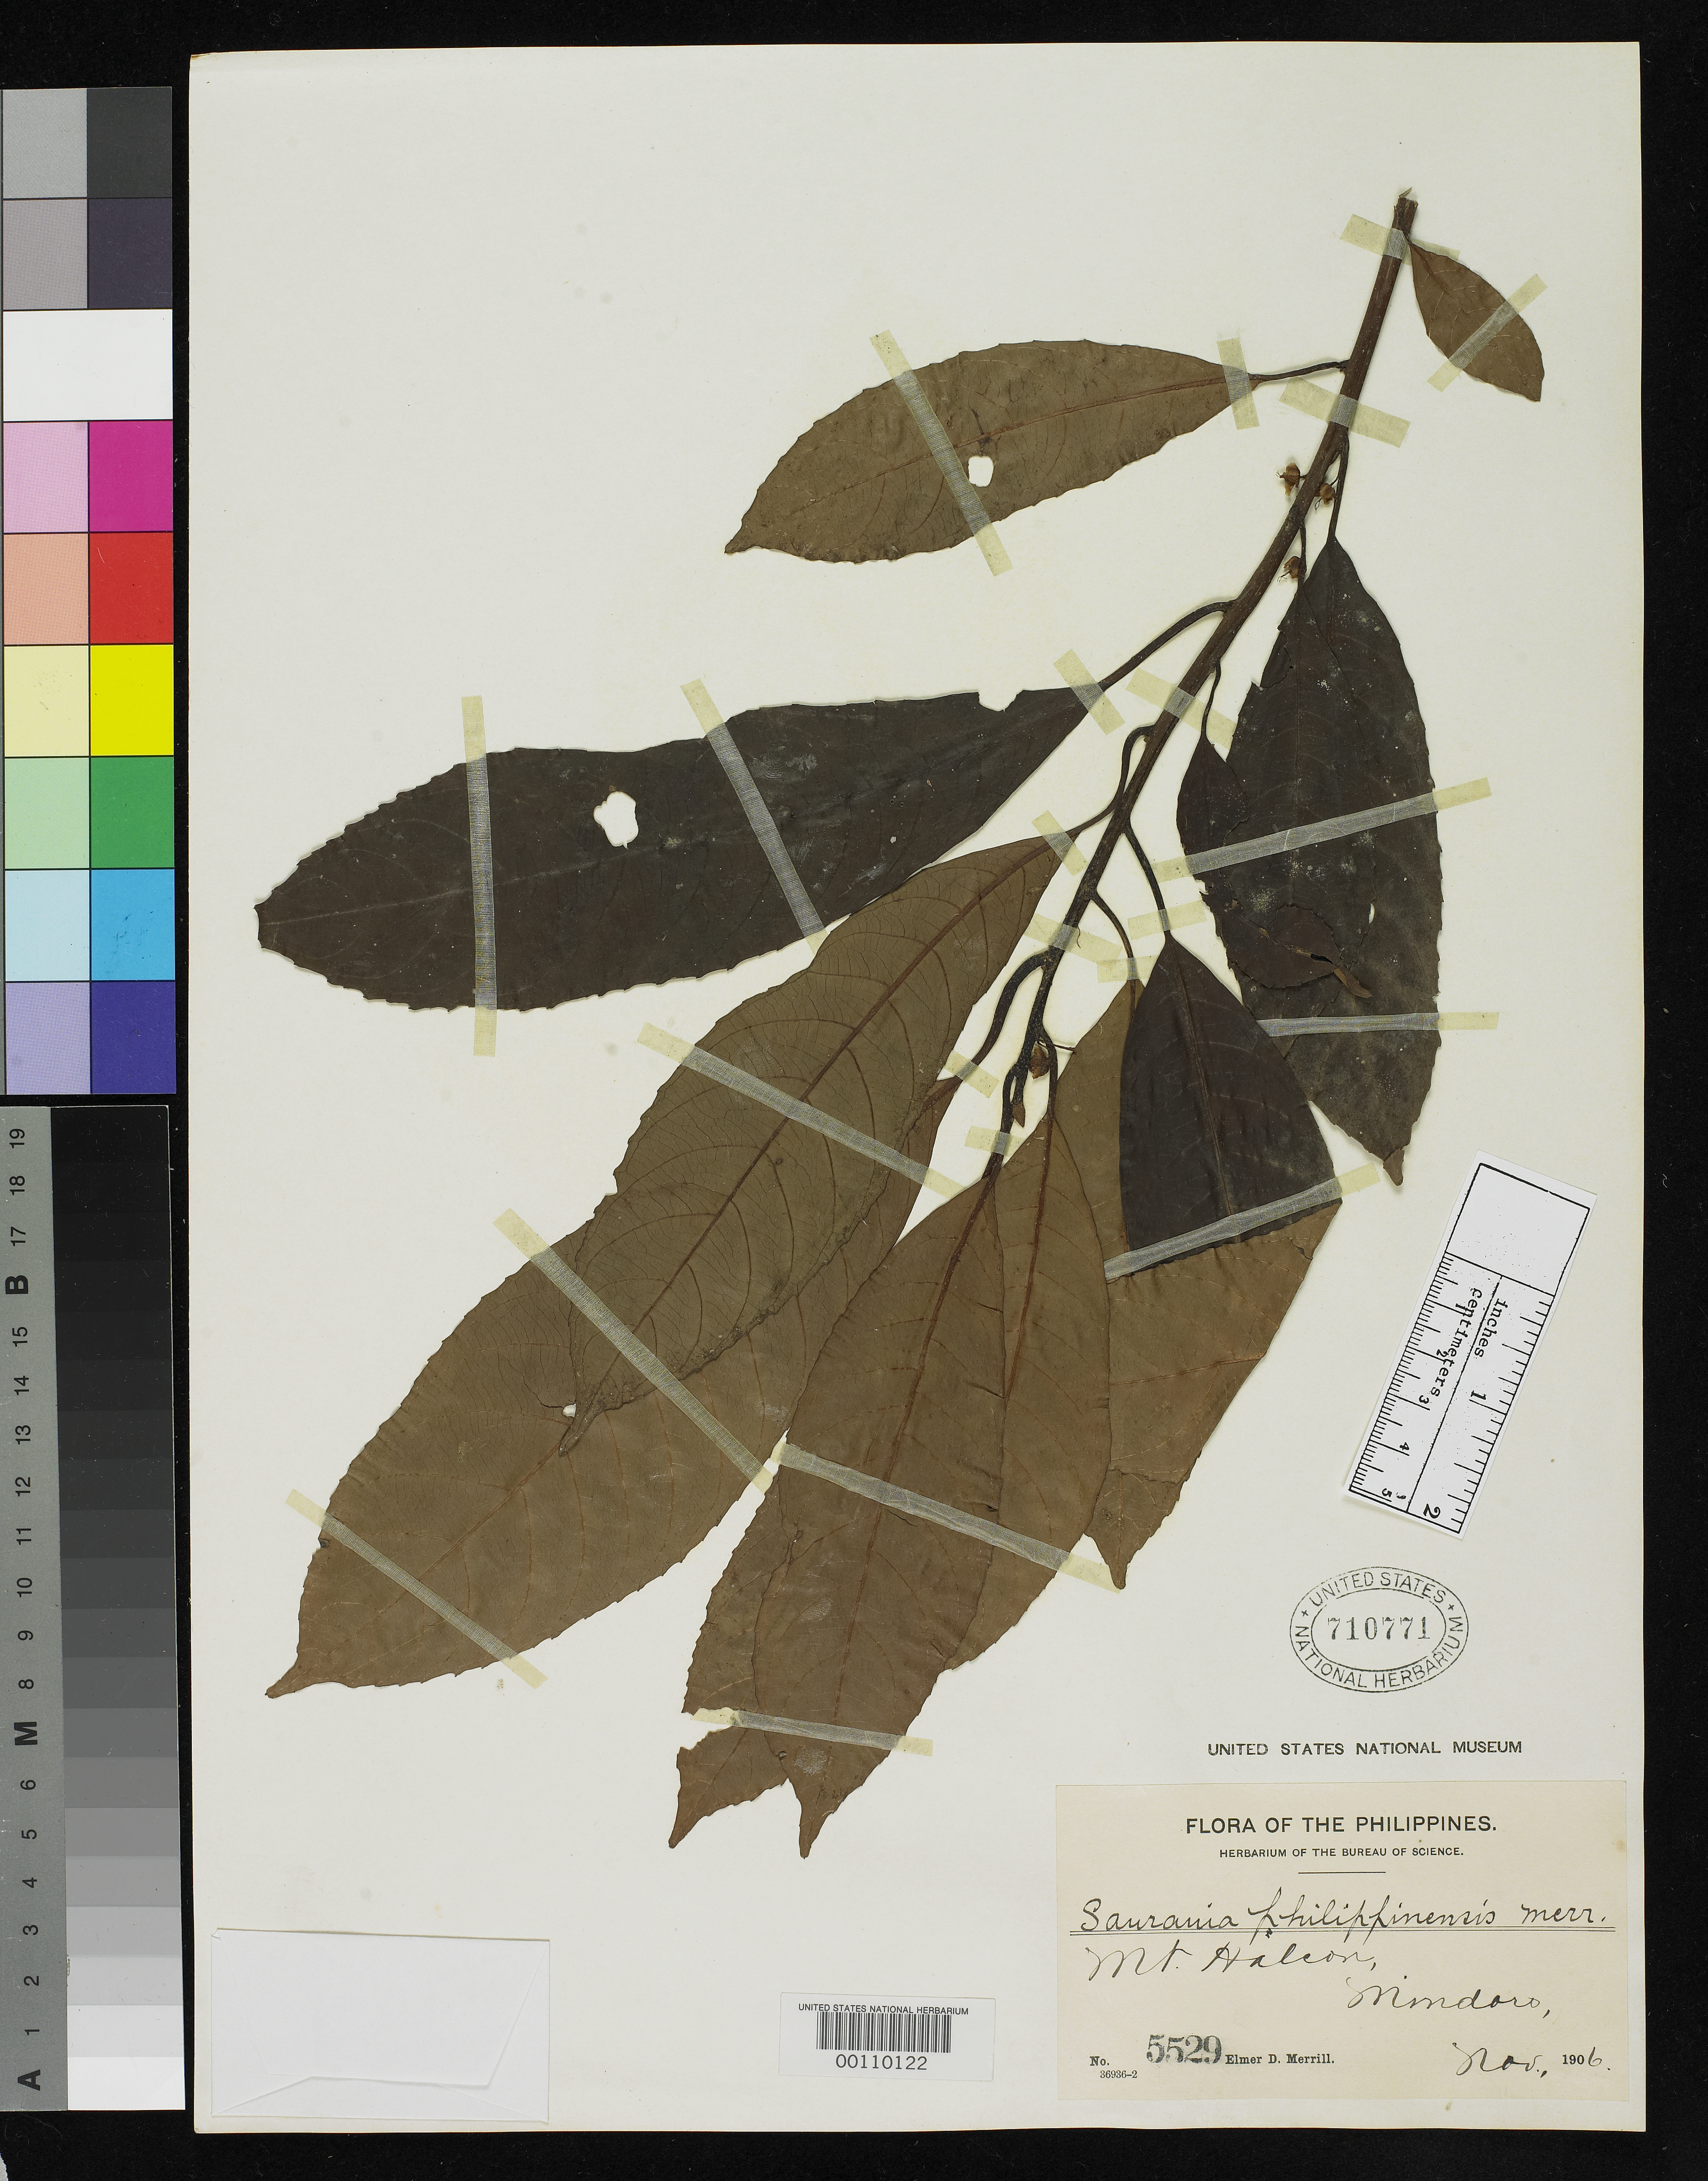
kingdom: Plantae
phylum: Tracheophyta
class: Magnoliopsida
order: Ericales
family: Actinidiaceae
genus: Saurauia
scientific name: Saurauia philippinensis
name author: Merr.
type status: Isosyntype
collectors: E. D. Merrill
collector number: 5529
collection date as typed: Nov 1906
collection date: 1906-11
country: Philippines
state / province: Mimaropa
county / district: Mindoro Oriental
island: Mindoro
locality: Mount Halcon.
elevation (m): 700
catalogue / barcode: US 710771